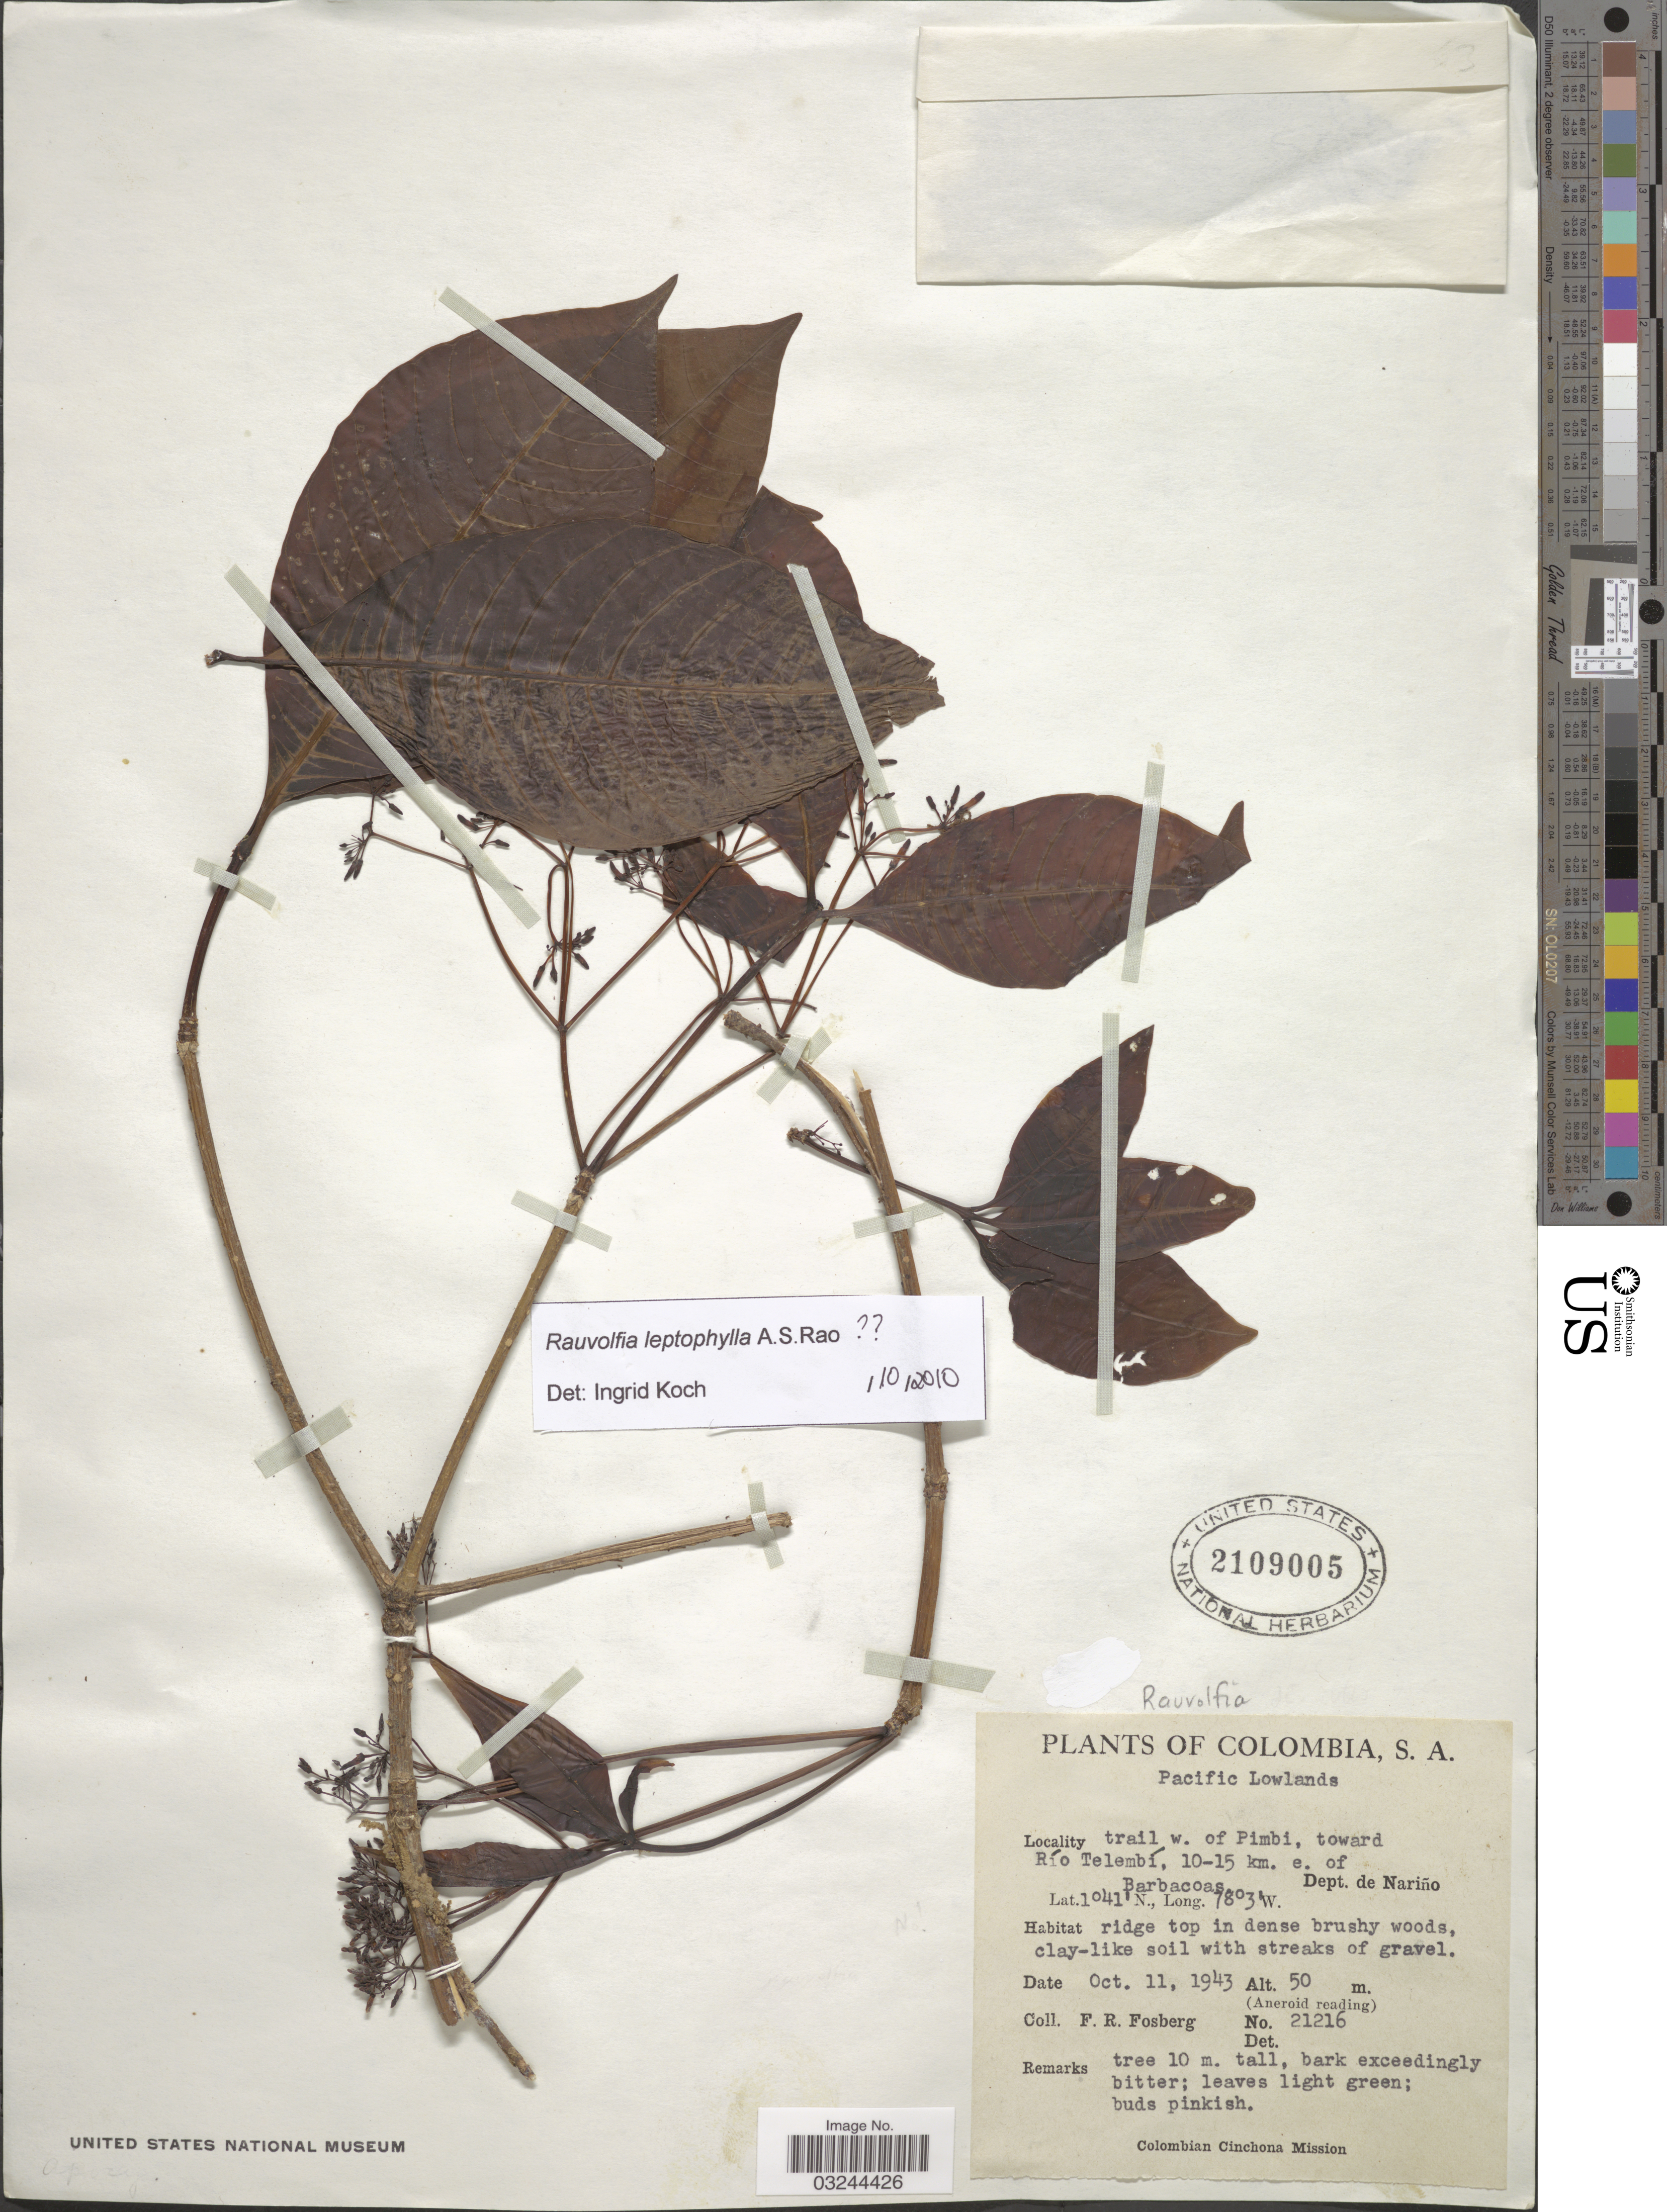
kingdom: Plantae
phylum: Tracheophyta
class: Magnoliopsida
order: Gentianales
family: Apocynaceae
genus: Rauvolfia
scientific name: Rauvolfia leptophylla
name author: A.S. Rao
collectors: F. R. Fosberg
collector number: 21216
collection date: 1943-10-11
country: Colombia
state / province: Nariño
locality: Pacific Lowlands, trail w. of Pimbi, toward Río Telembí, 10-15 km. e. of Barbacoas. Dept. de Nariño.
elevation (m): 50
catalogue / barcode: US 2109005